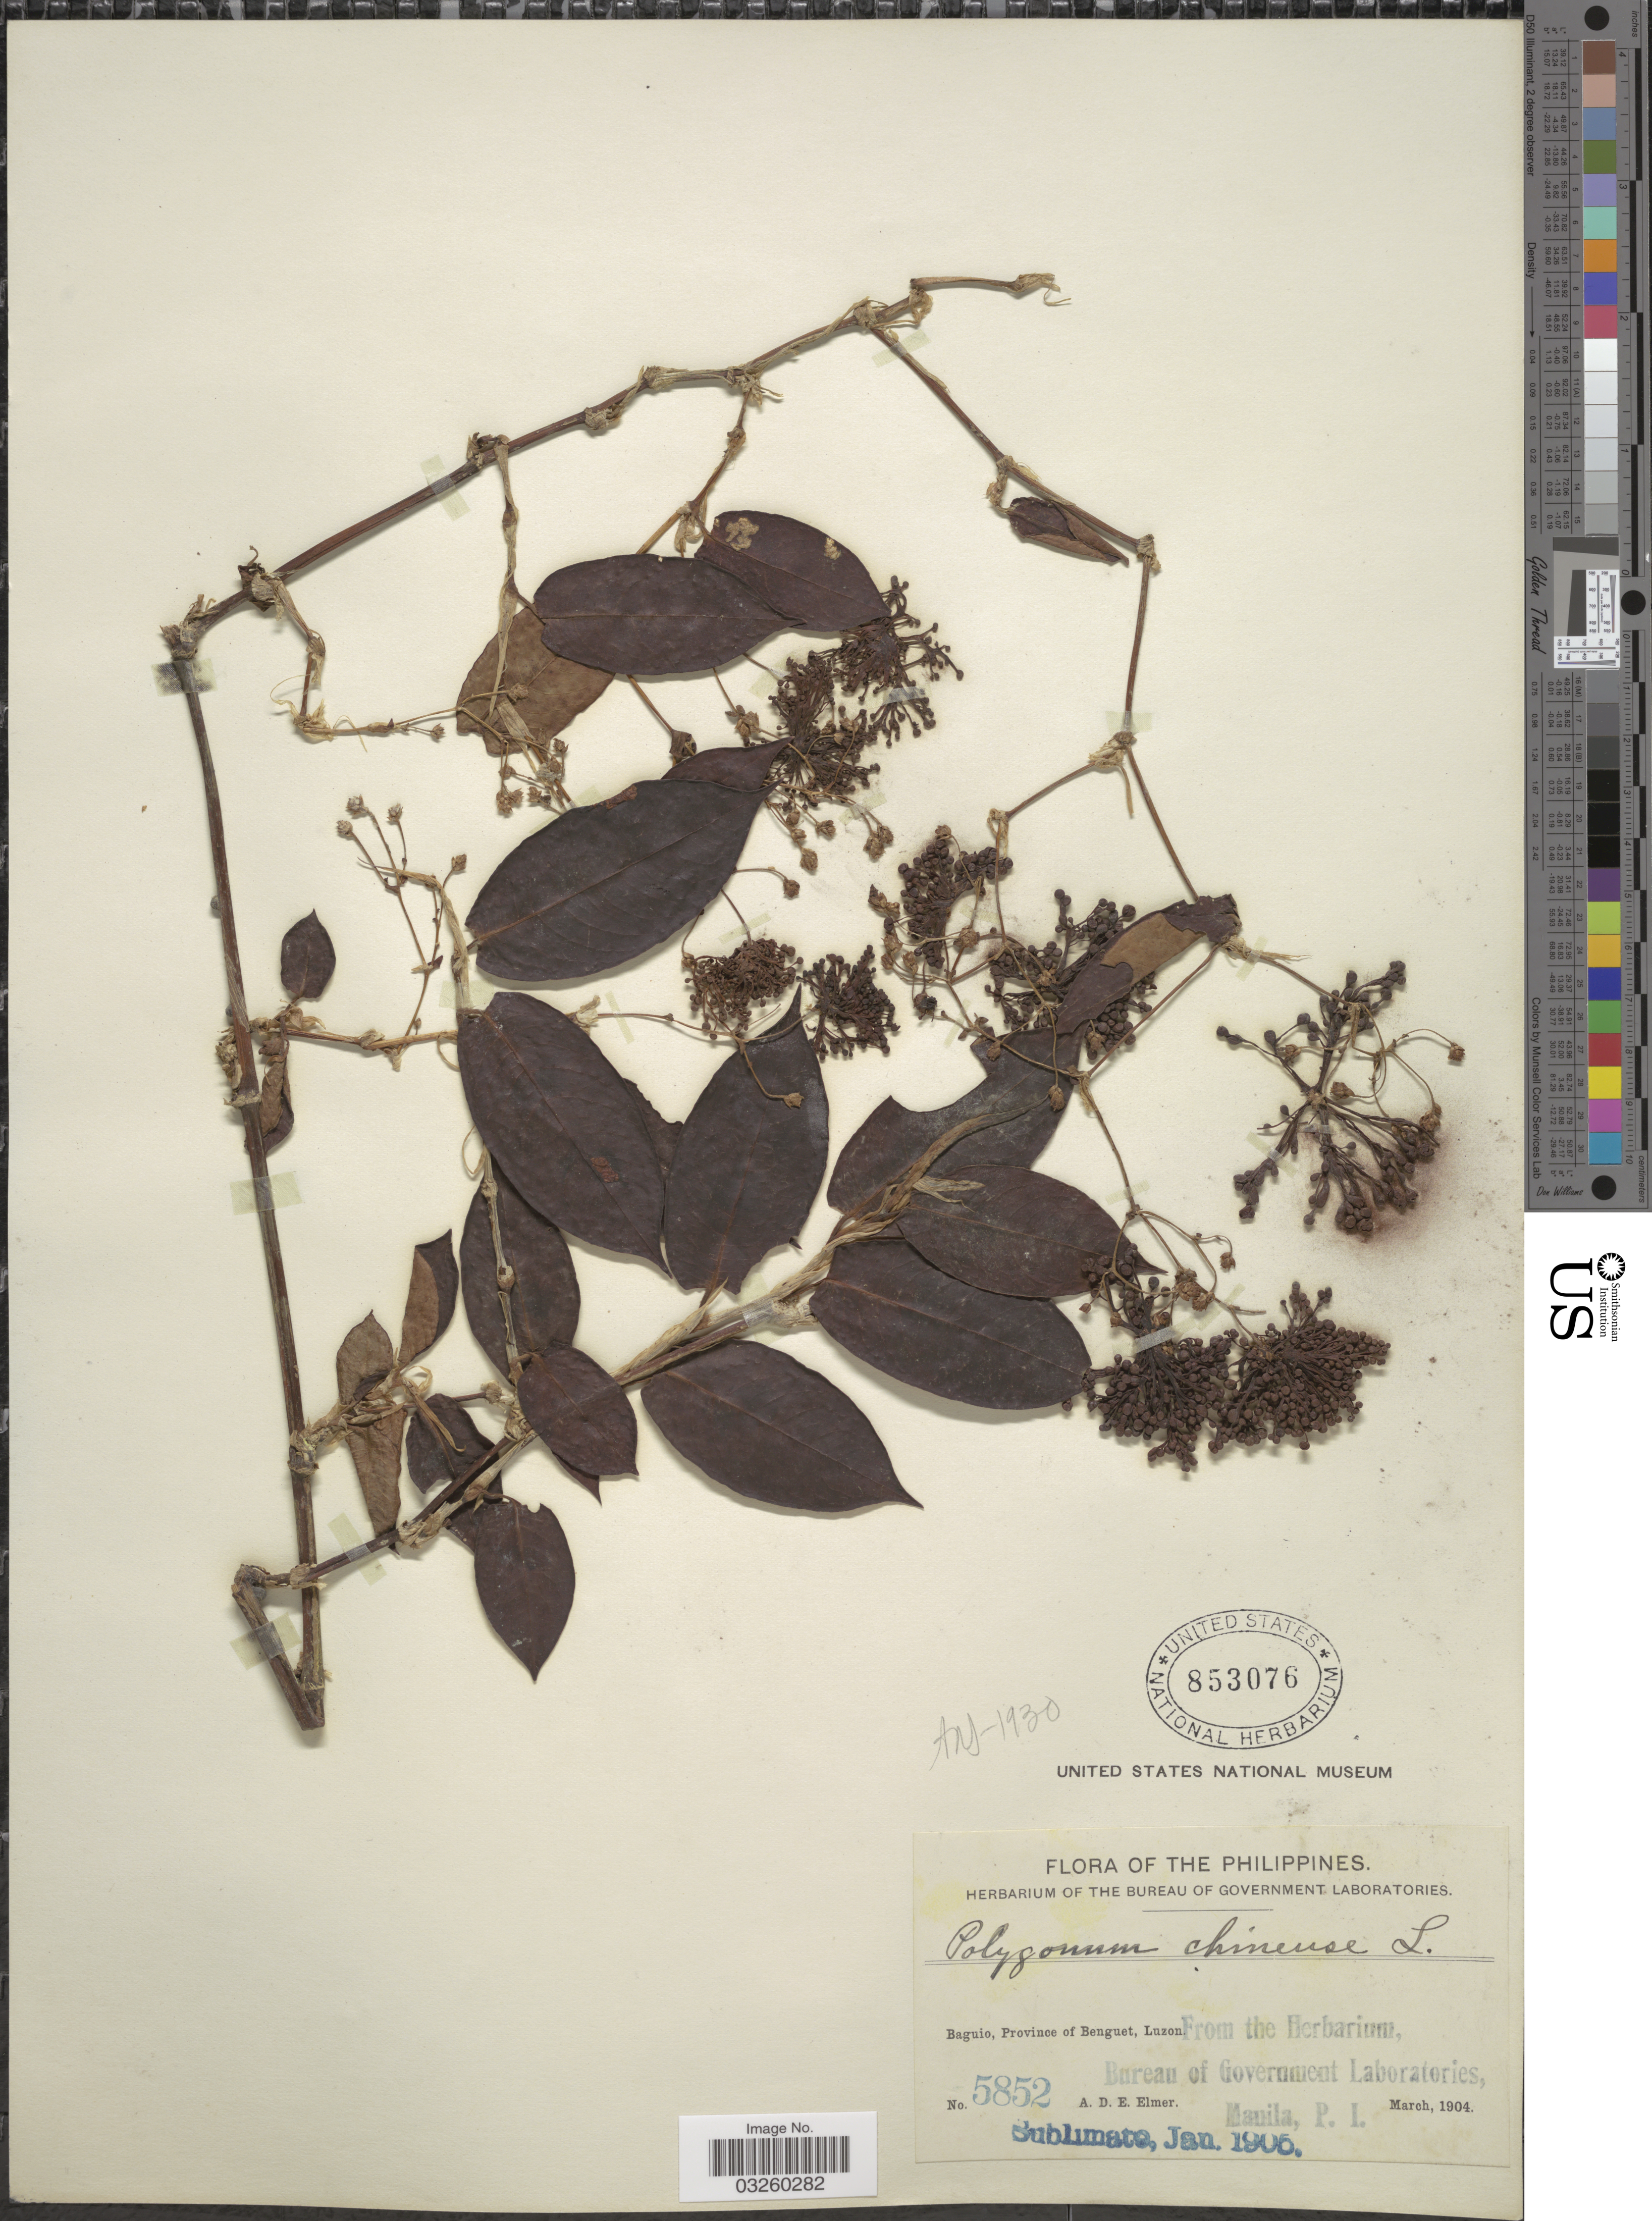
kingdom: Plantae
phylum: Tracheophyta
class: Magnoliopsida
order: Caryophyllales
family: Polygonaceae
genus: Polygonum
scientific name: Polygonum chinense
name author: L.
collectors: A. D. E. Elmer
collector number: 5852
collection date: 1904-03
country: Philippines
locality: Baguio, Province of Benguet, Luzon.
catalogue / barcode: US 853076